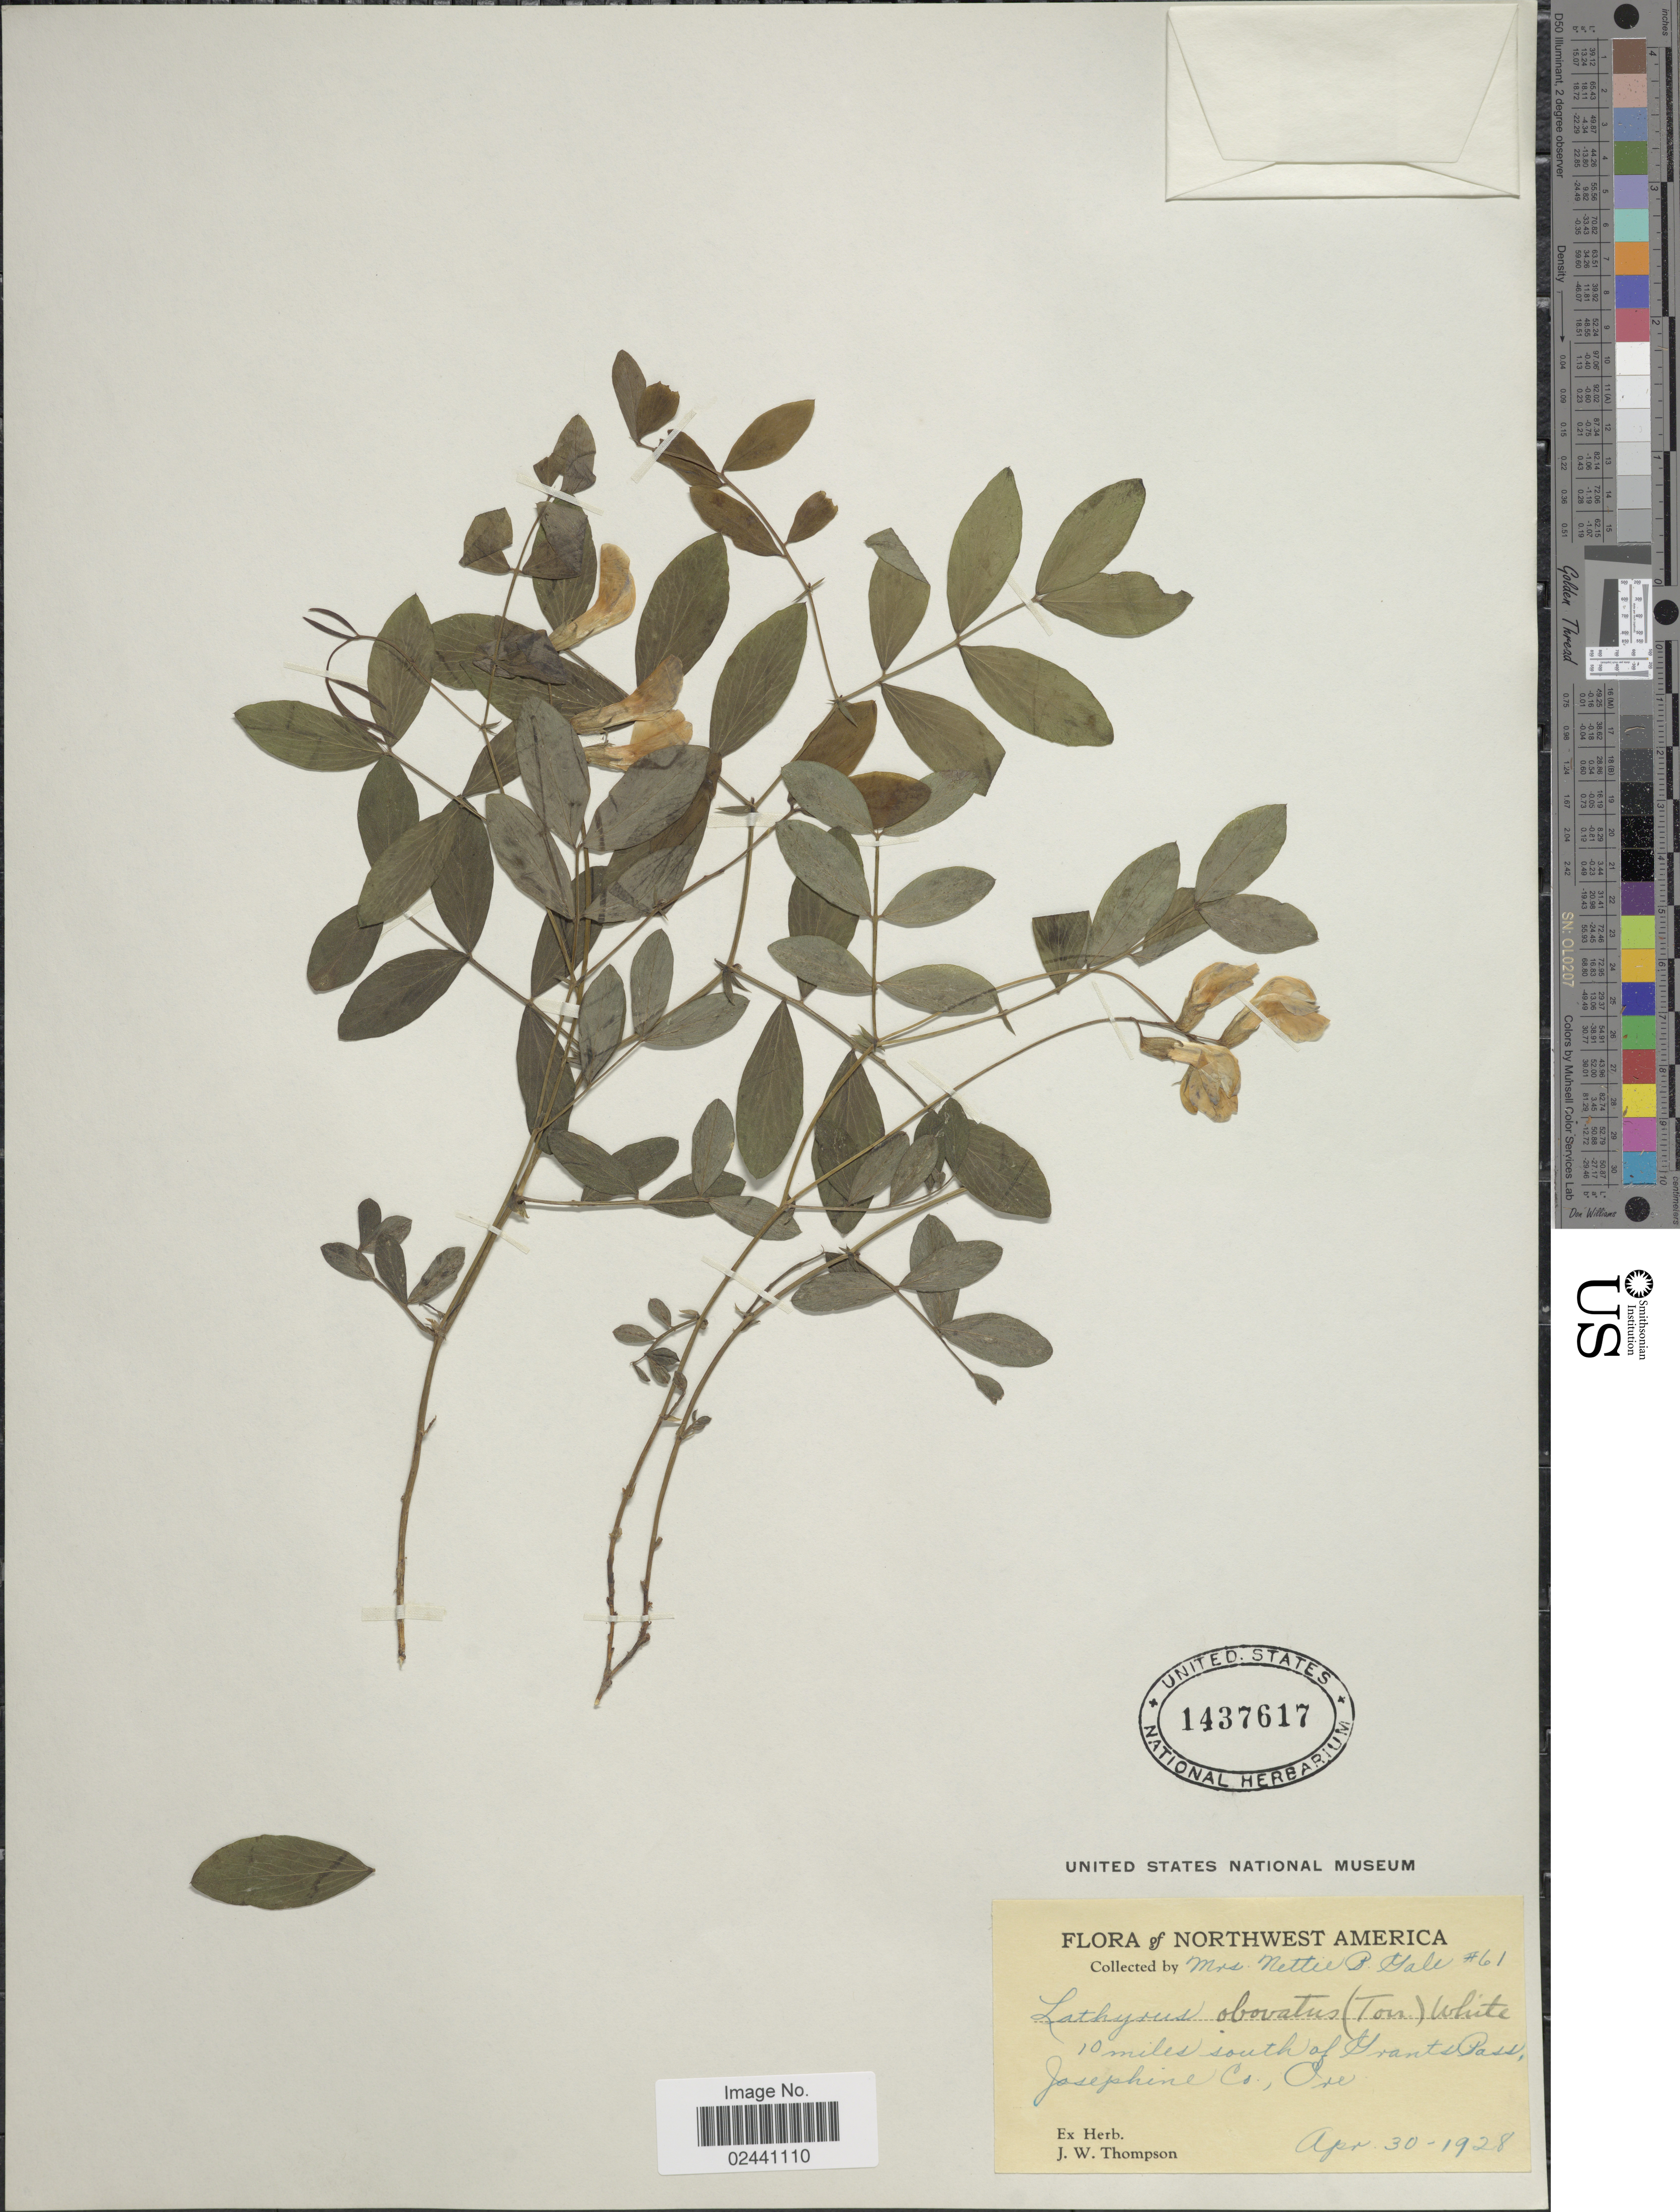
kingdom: Plantae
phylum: Tracheophyta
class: Magnoliopsida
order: Fabales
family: Fabaceae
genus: Lathyrus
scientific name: Lathyrus nevadensis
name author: S. Watson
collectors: N. Gale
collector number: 61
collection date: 1928-04-30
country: United States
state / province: Oregon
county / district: Josephine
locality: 10 miles south of Grants Pass, Josephine Co.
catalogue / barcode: US 1437617